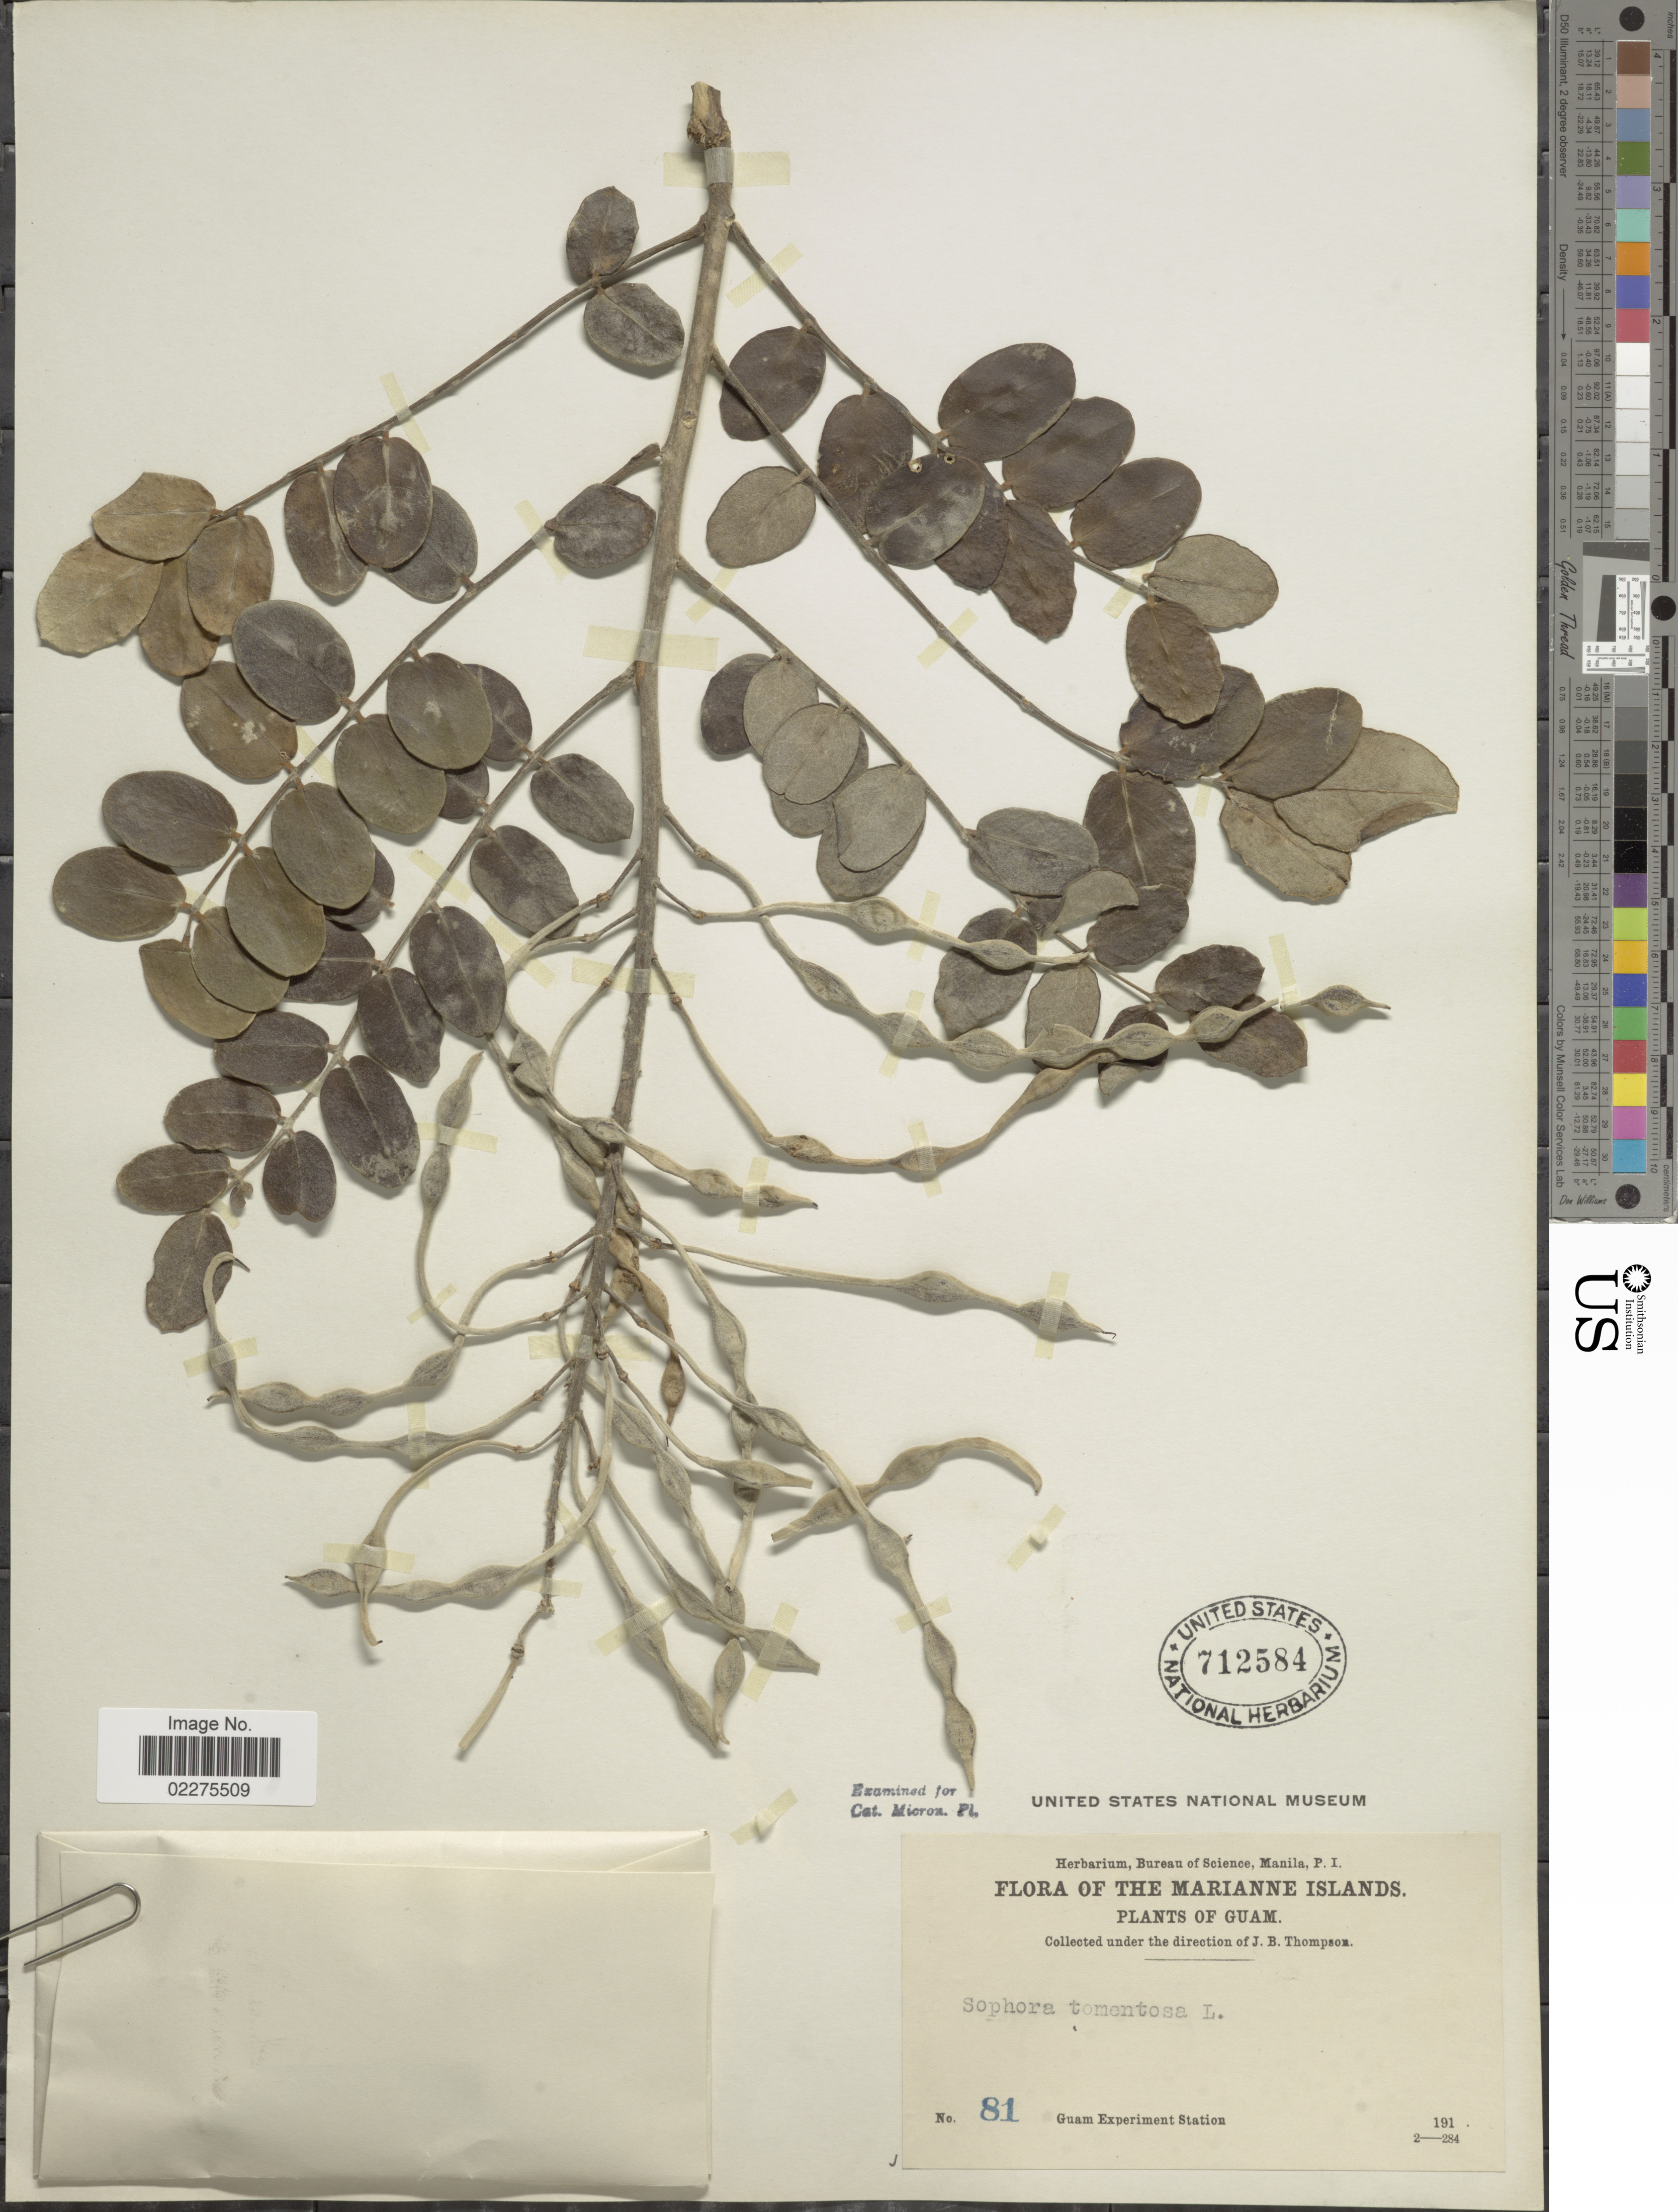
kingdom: Plantae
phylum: Tracheophyta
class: Magnoliopsida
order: Fabales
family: Fabaceae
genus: Sophora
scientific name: Sophora tomentosa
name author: L.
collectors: J. B. Thompson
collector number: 81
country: Guam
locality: Marianne Islands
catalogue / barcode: US 712584